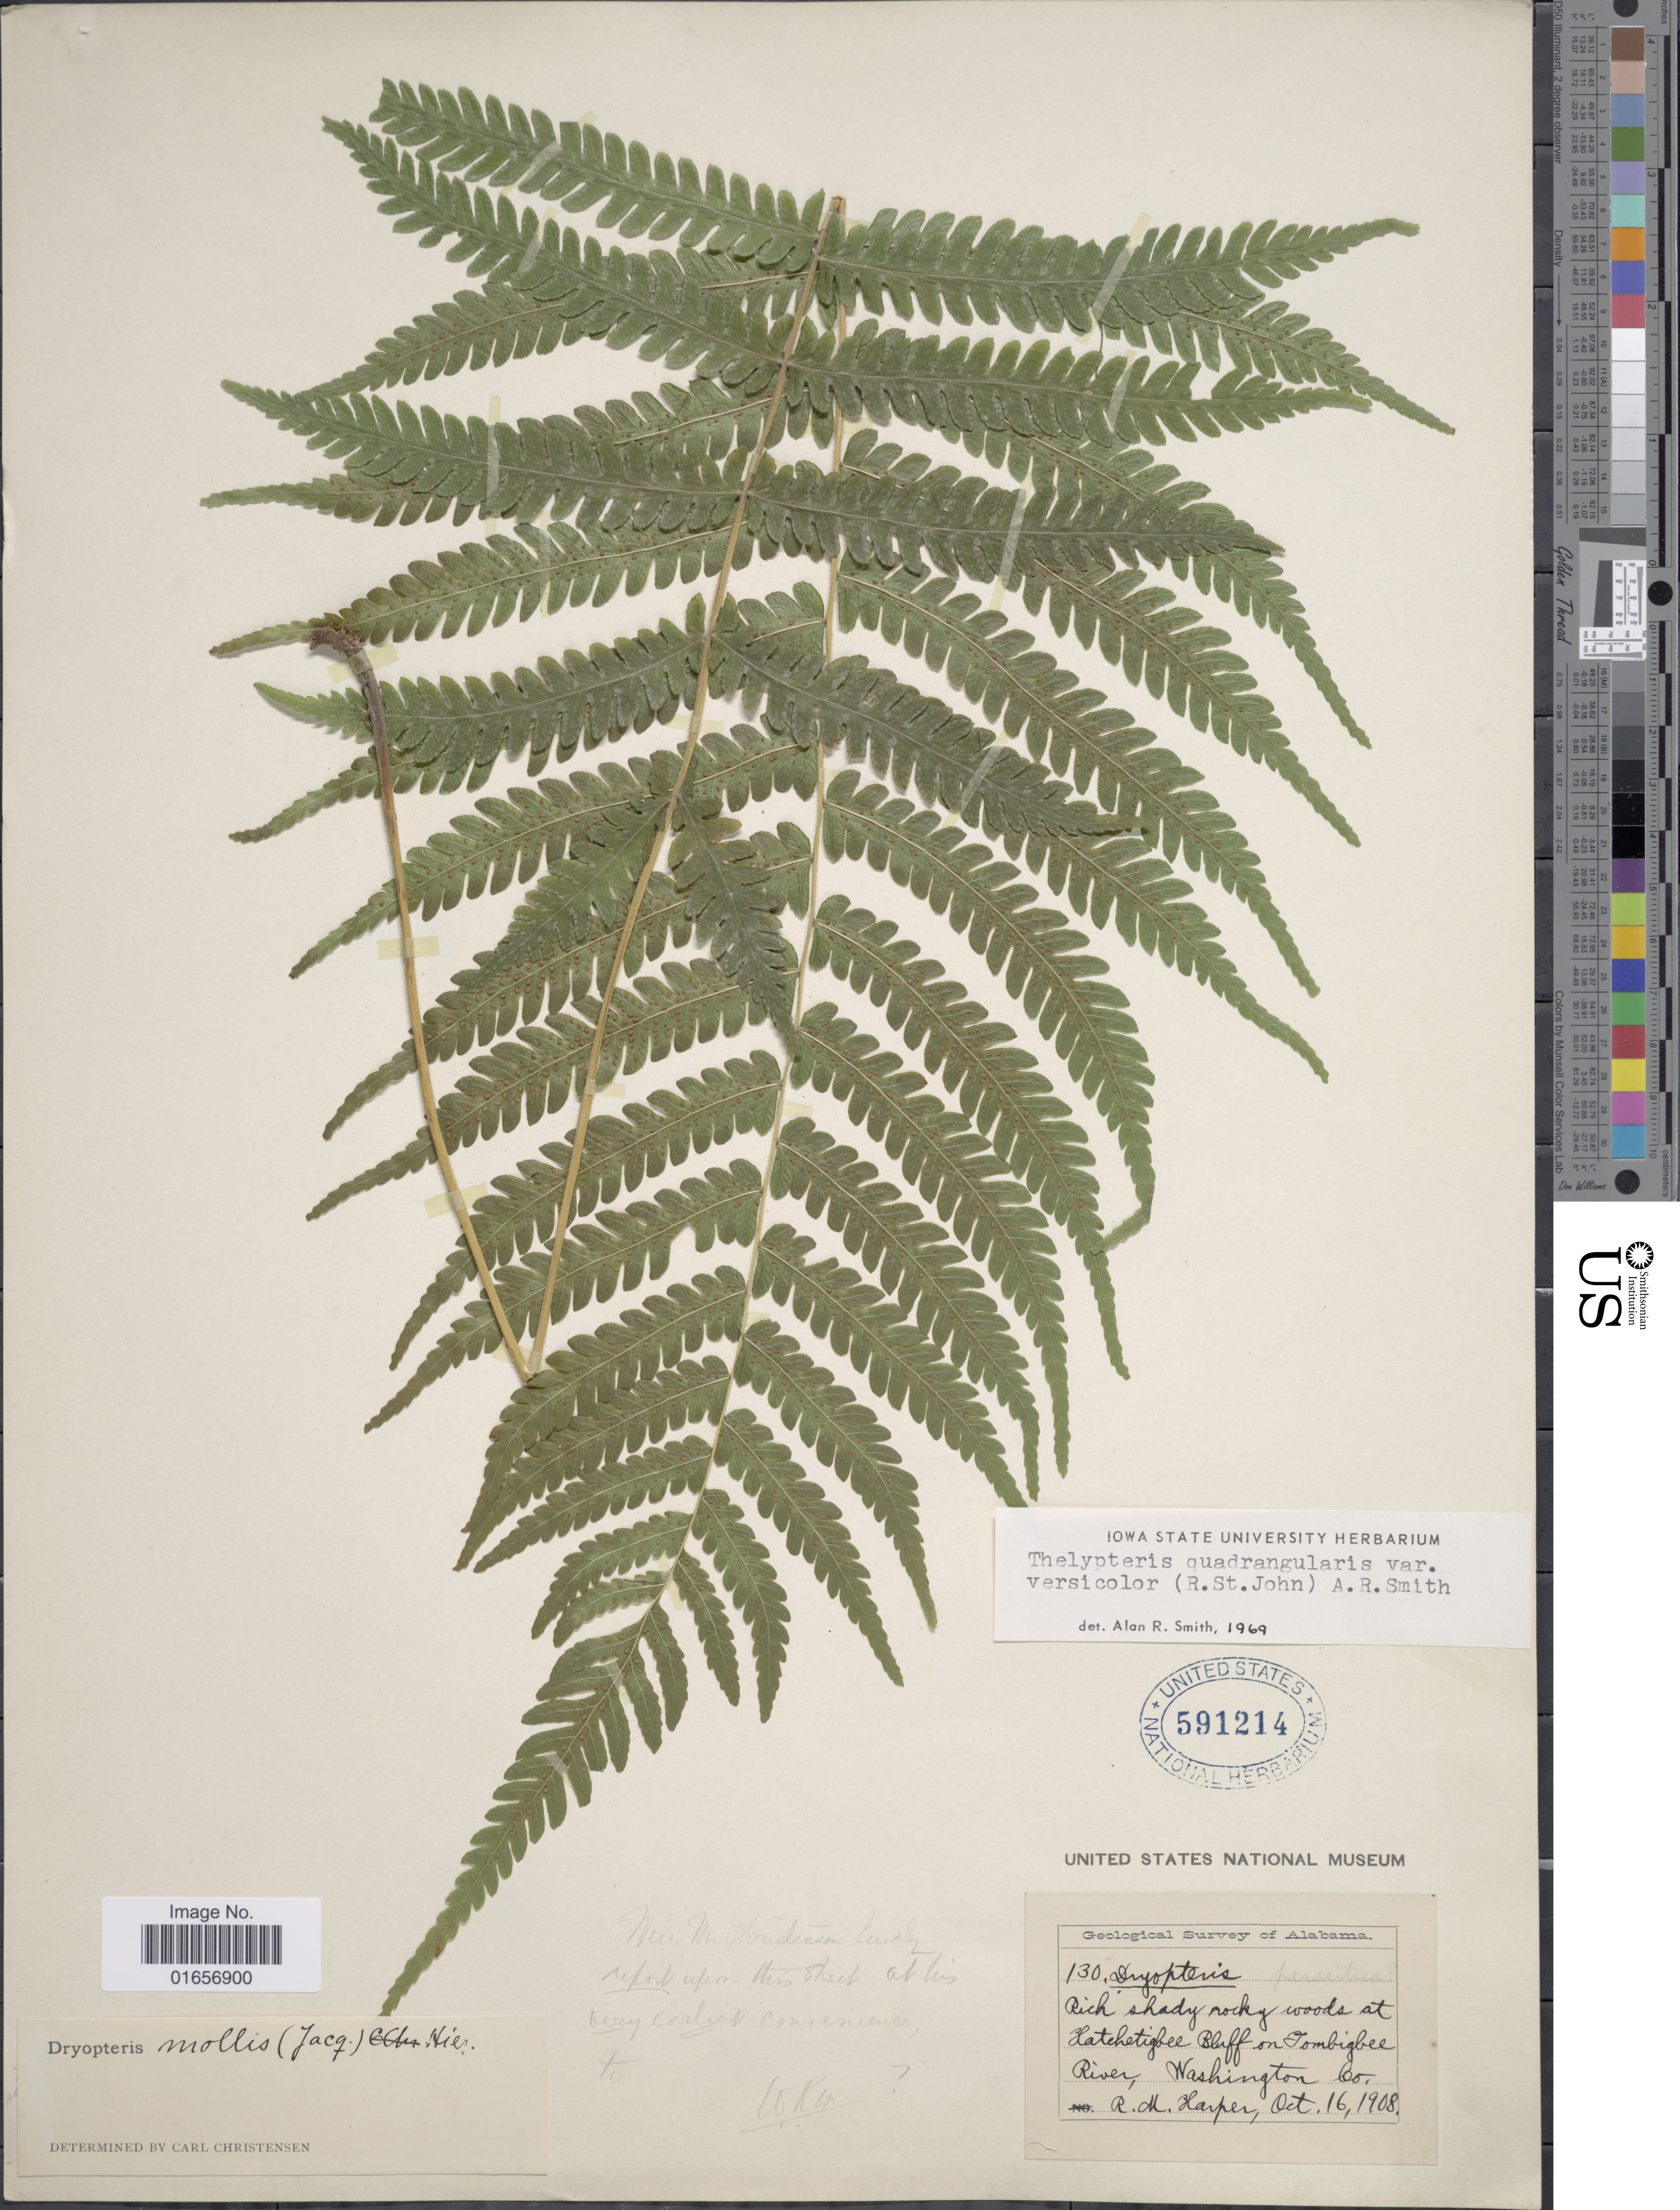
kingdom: Plantae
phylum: Tracheophyta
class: Polypodiopsida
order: Polypodiales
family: Thelypteridaceae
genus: Christella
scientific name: Christella hispidula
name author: (Decne.) Holttum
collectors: R. M. Harper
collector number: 130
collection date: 1908-10-16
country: United States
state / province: Alabama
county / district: Washington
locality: Hatchetigbee Bluff on Tombigbee River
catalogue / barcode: US 591214